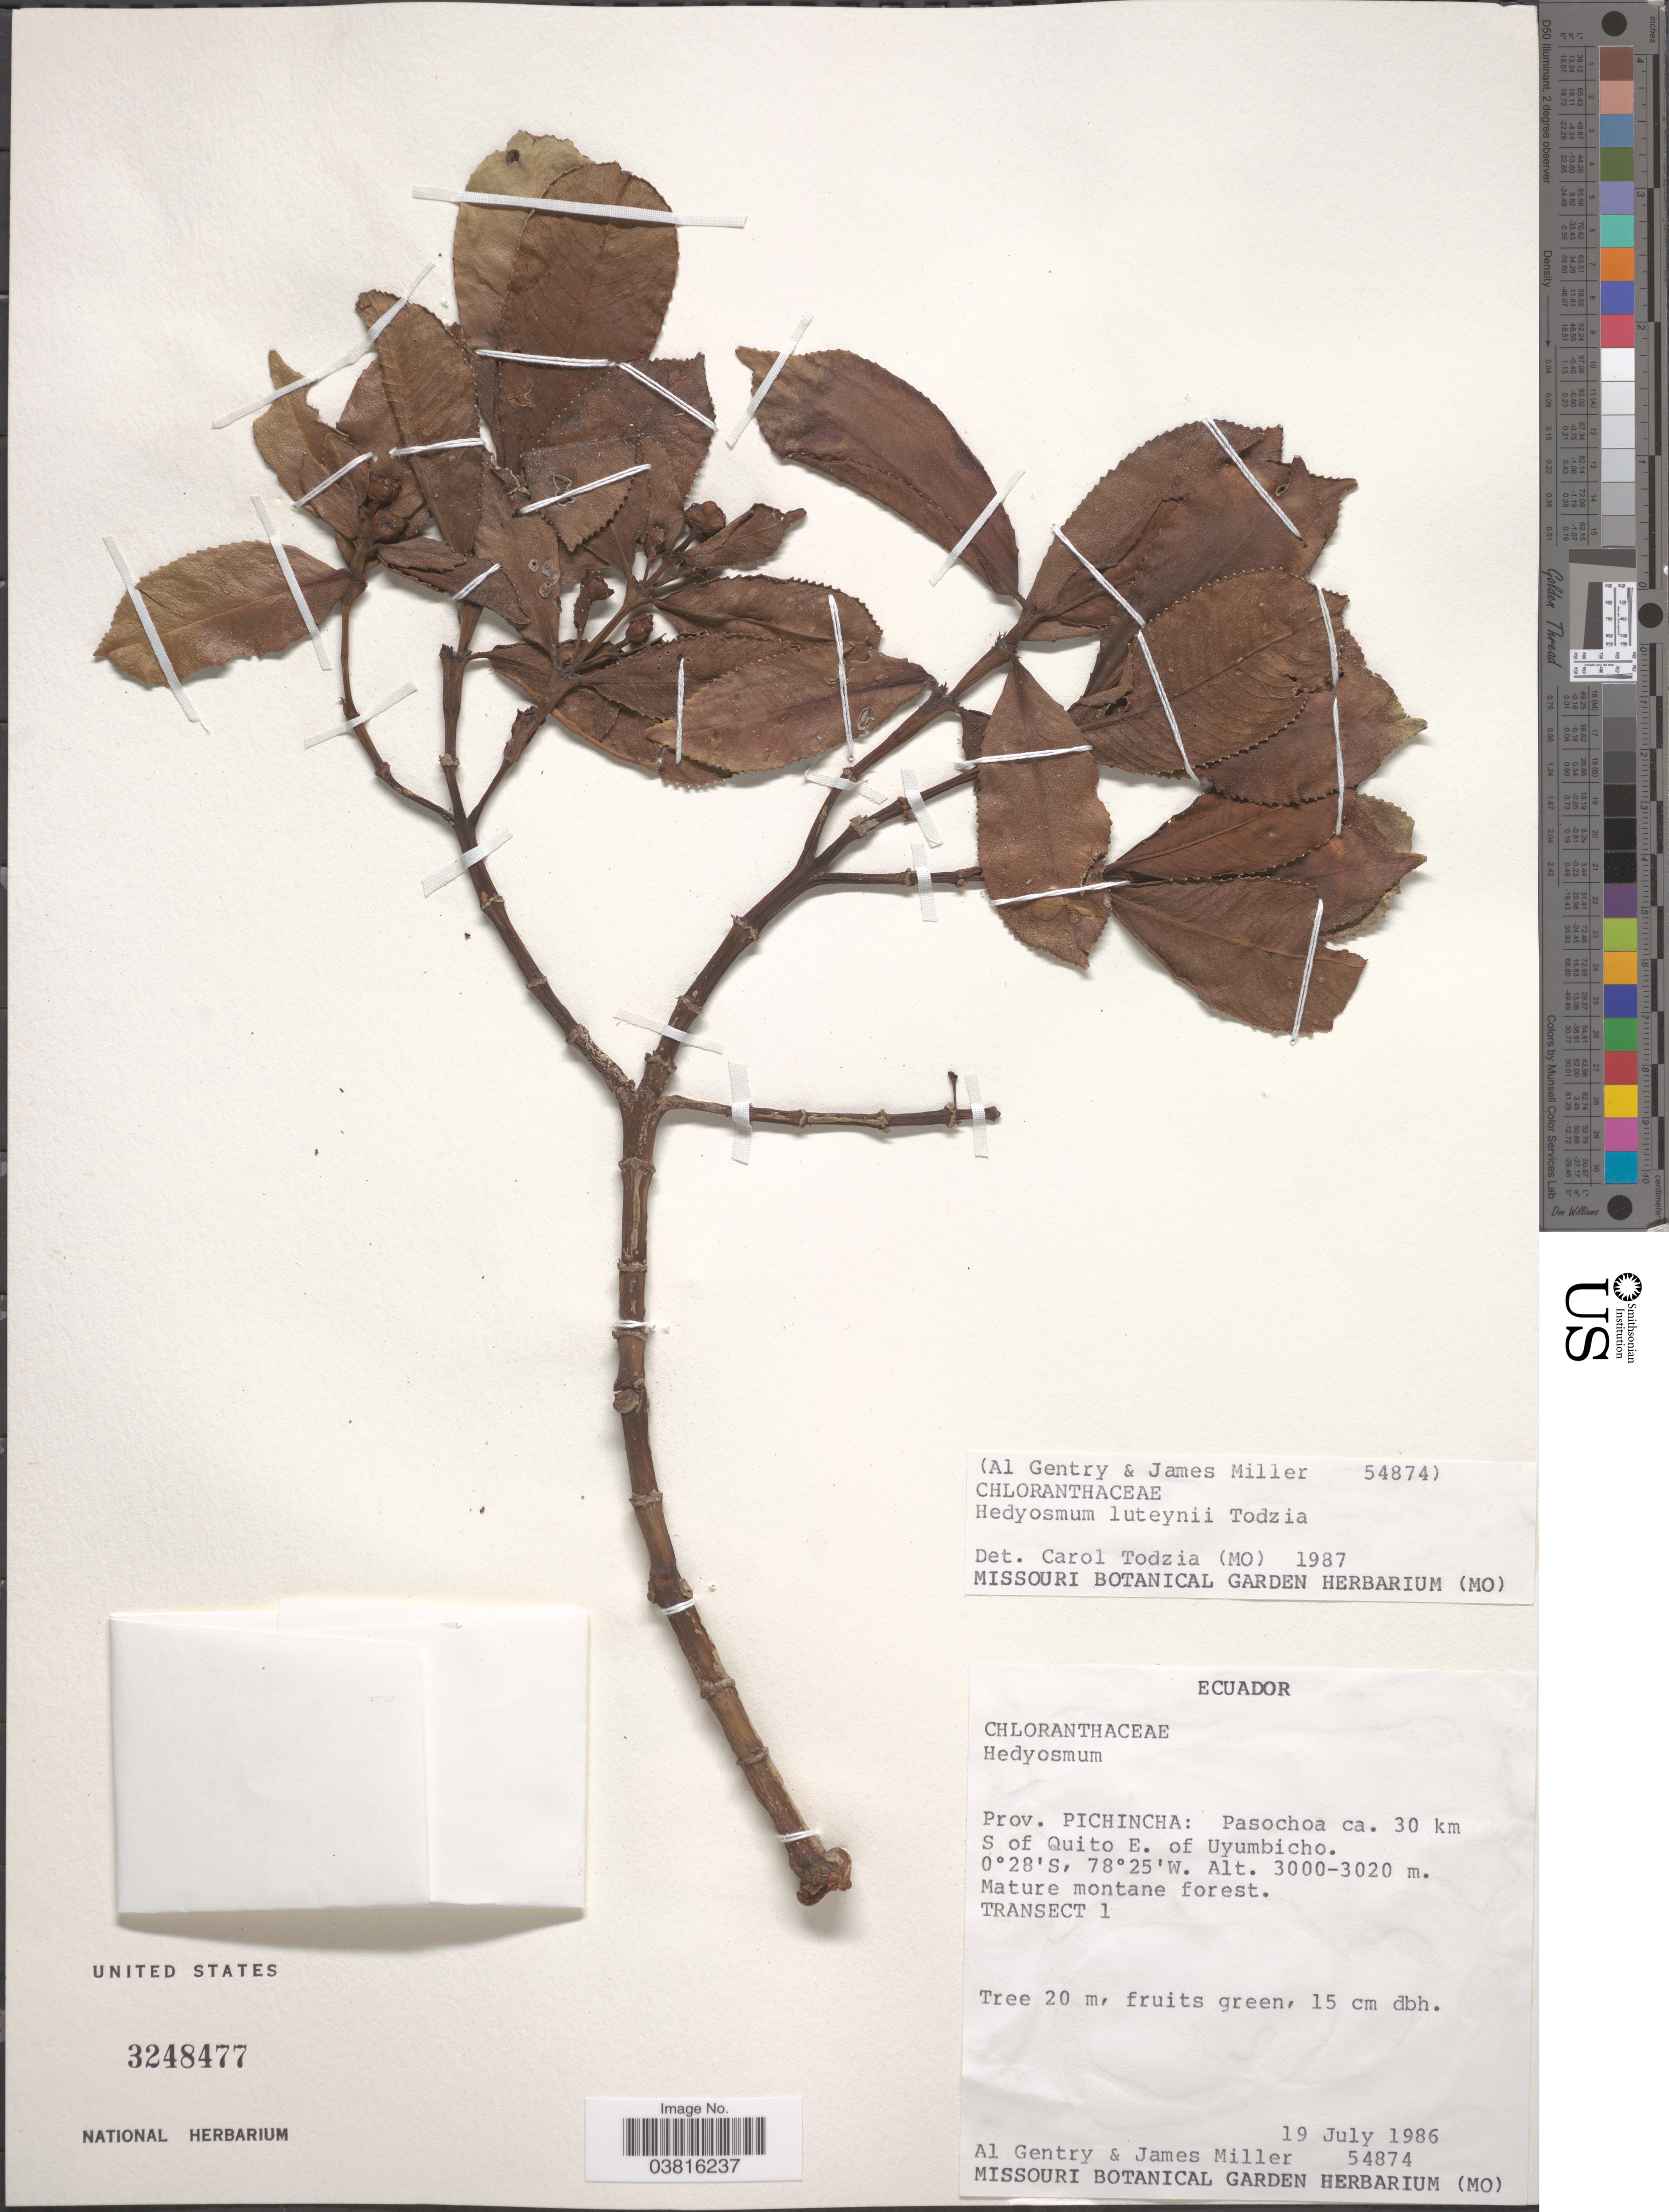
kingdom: Plantae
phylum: Tracheophyta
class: Magnoliopsida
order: Chloranthales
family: Chloranthaceae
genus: Hedyosmum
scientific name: Hedyosmum luteynii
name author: Todzia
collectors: A. H. Gentry & J. S. Miller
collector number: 54874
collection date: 1986-07-19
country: Ecuador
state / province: Pichincha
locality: Pasochoa ca. 30 km S of Quito E. of Uyumbicho.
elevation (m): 3000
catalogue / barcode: US 3248477